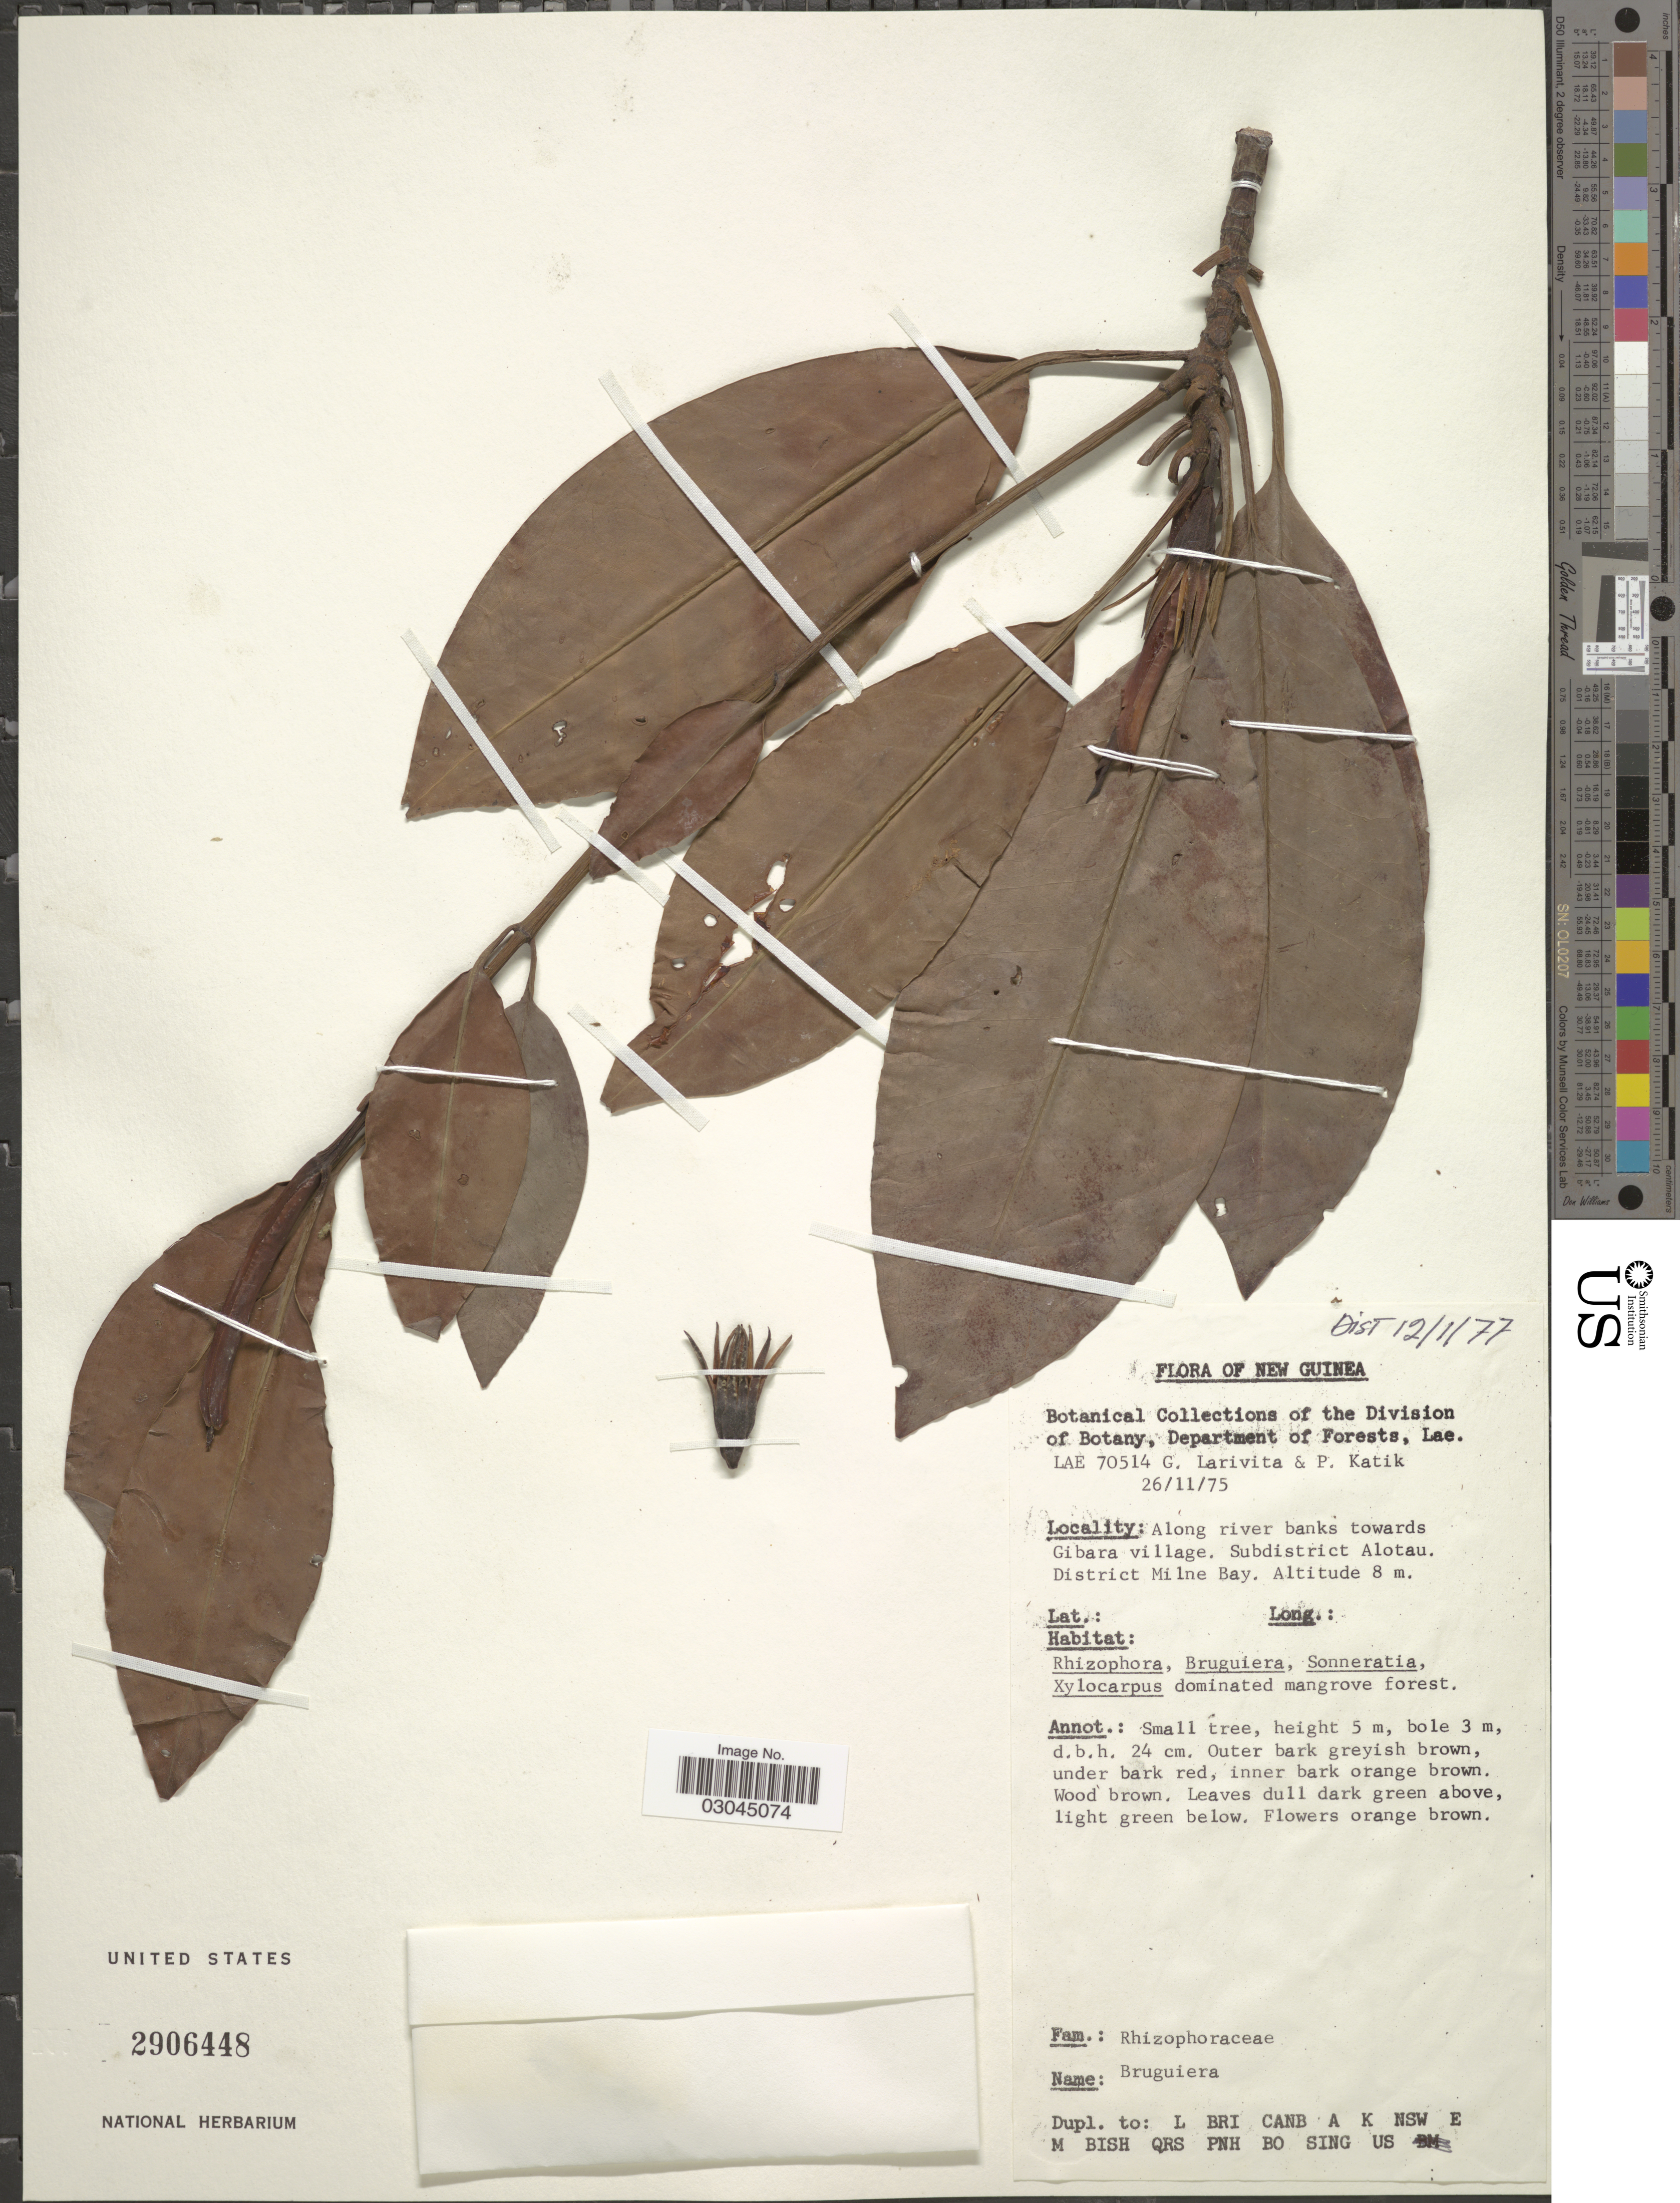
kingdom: Plantae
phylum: Tracheophyta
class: Magnoliopsida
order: Malpighiales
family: Rhizophoraceae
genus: Bruguiera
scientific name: Bruguiera sp.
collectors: G. Larivita & P. Katik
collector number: LAE 70514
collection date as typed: Transcribed d/m/y: 26/11/75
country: Papua New Guinea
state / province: Milne Bay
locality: New Guinea, Along river banks towards Gibara village, Subdistrict Alotau, District Milne Bay.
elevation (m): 8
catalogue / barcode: US 2906448